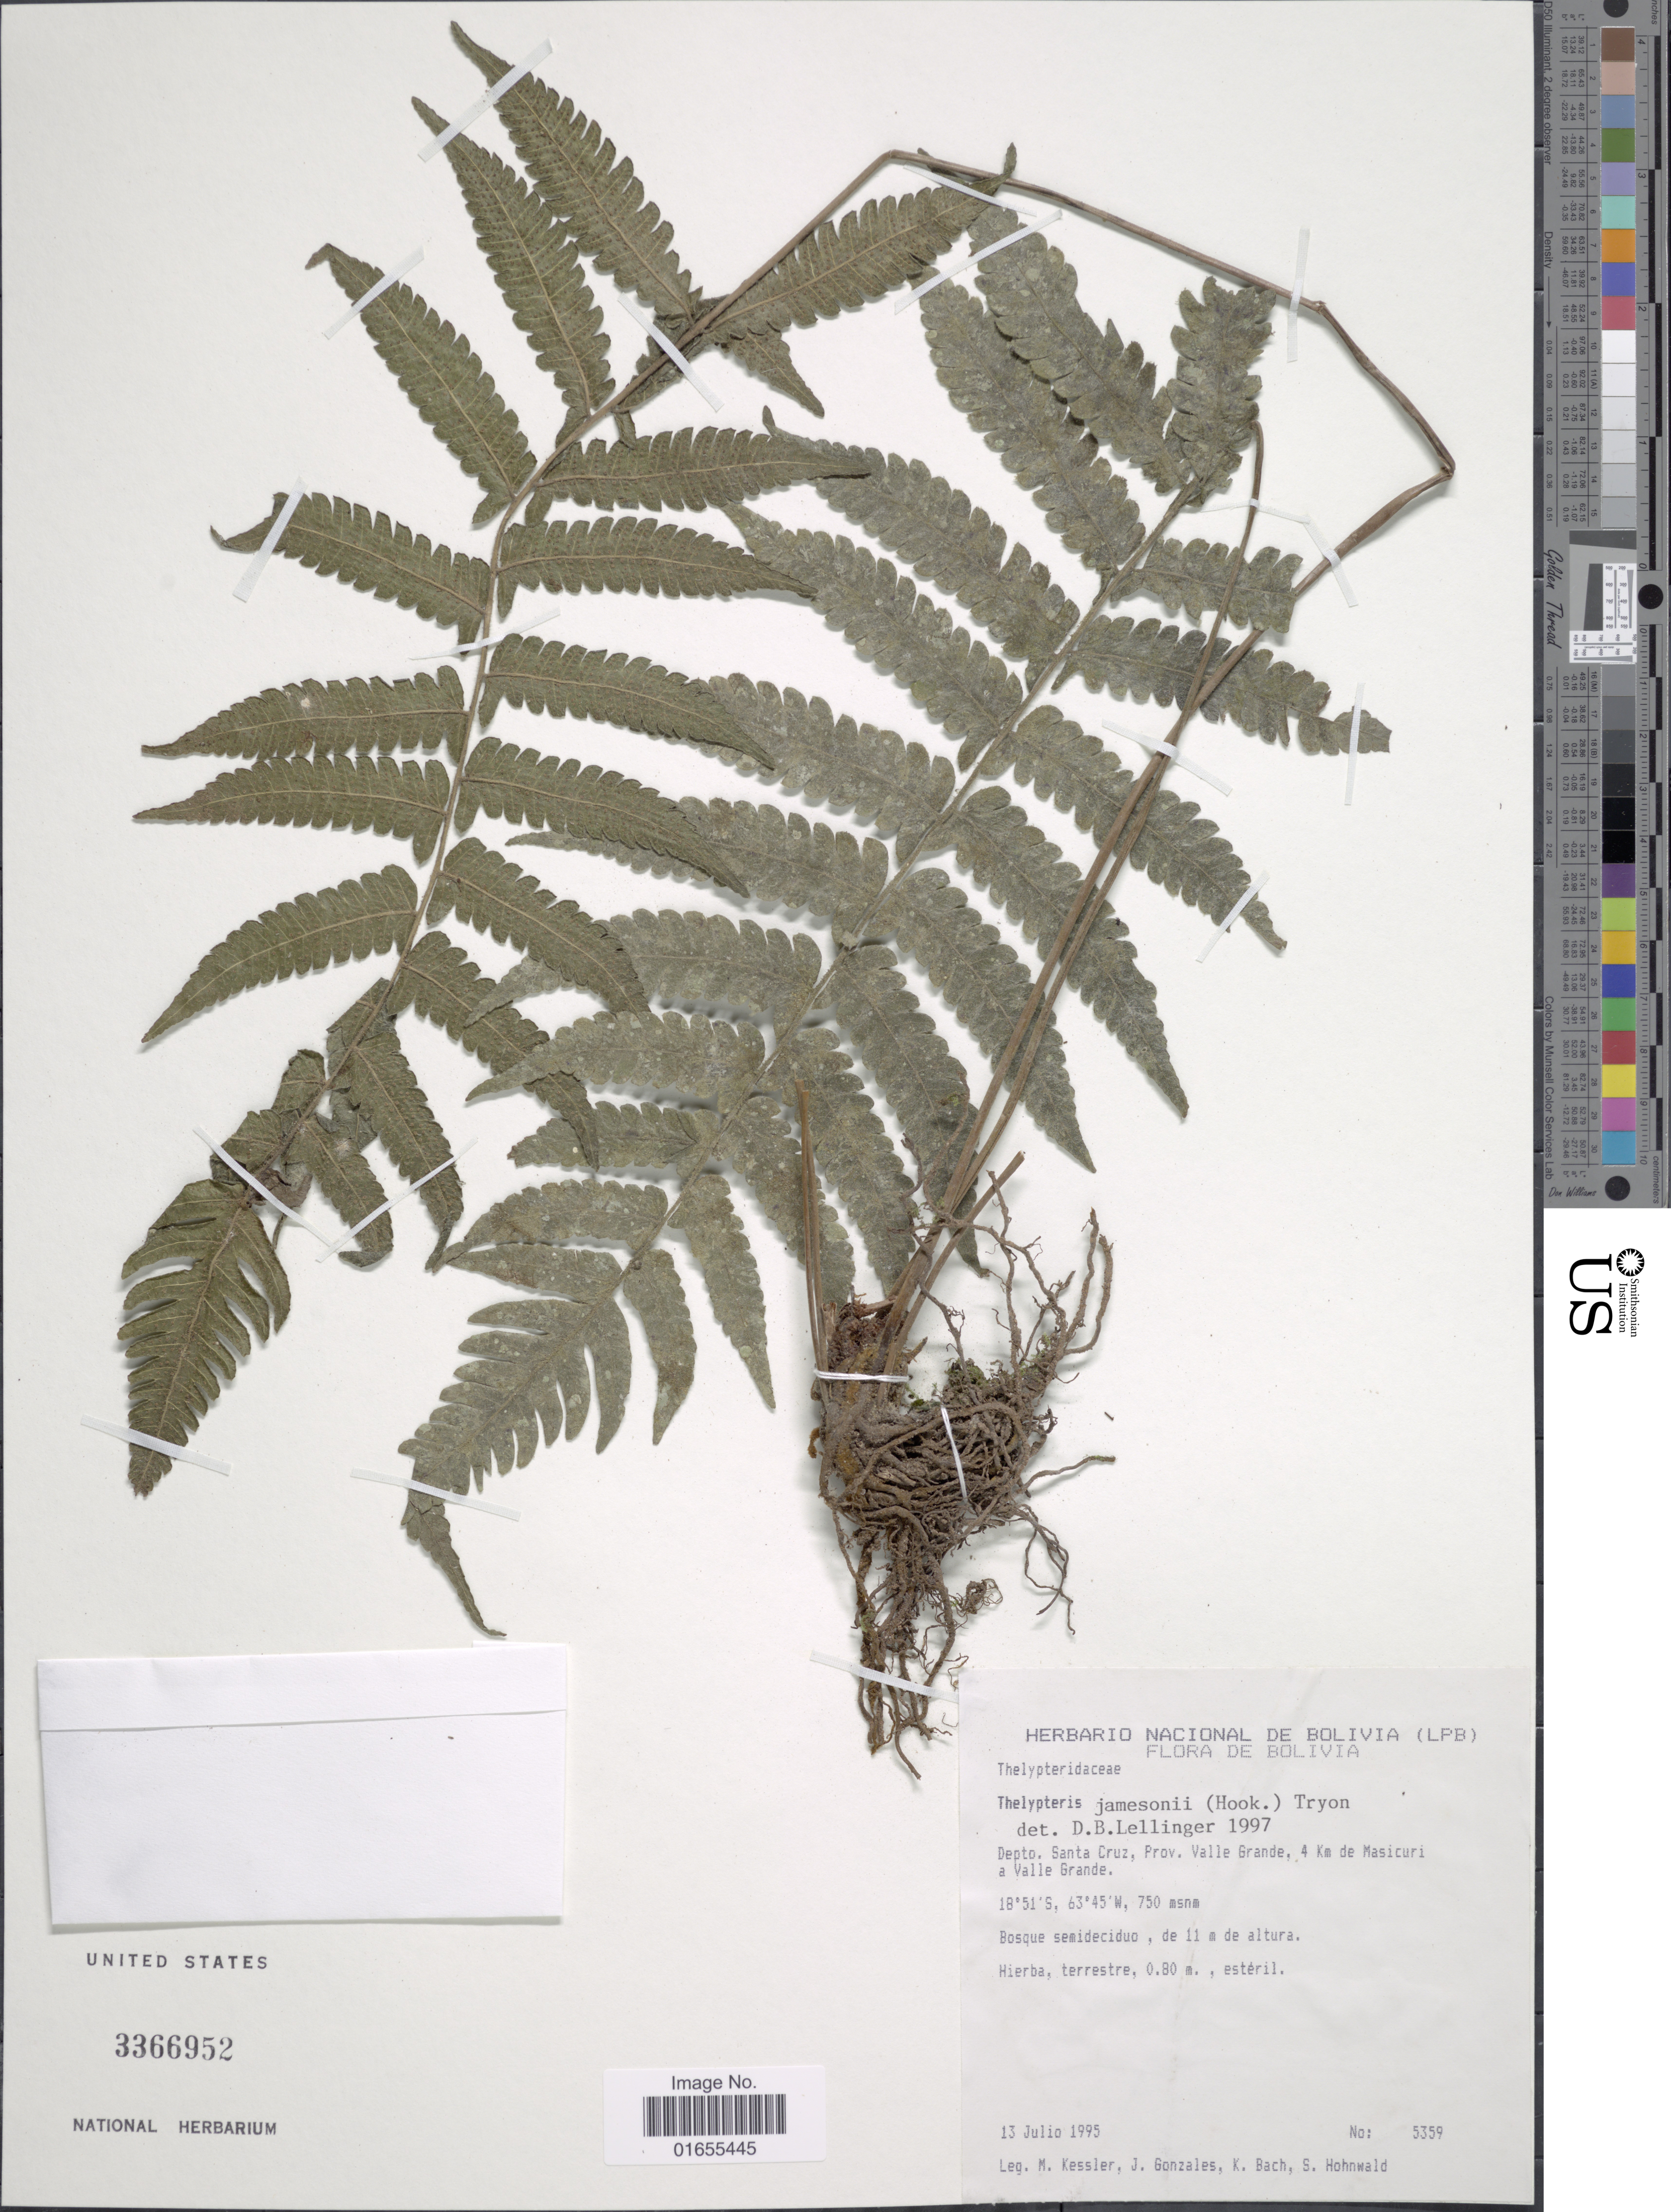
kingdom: Plantae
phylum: Tracheophyta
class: Polypodiopsida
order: Polypodiales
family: Thelypteridaceae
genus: Goniopteris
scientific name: Goniopteris jamesonii (Hook. f.) comb. nov., ined 2015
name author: (Hook. f.)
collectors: M. Kessler, J. Gonzales & S. Hohnwald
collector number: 5359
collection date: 1995-07-13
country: Bolivia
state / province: Santa Cruz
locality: Prov. Valle Grande, 4 km de Masicuri a Valle Grande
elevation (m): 750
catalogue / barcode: US 3366952